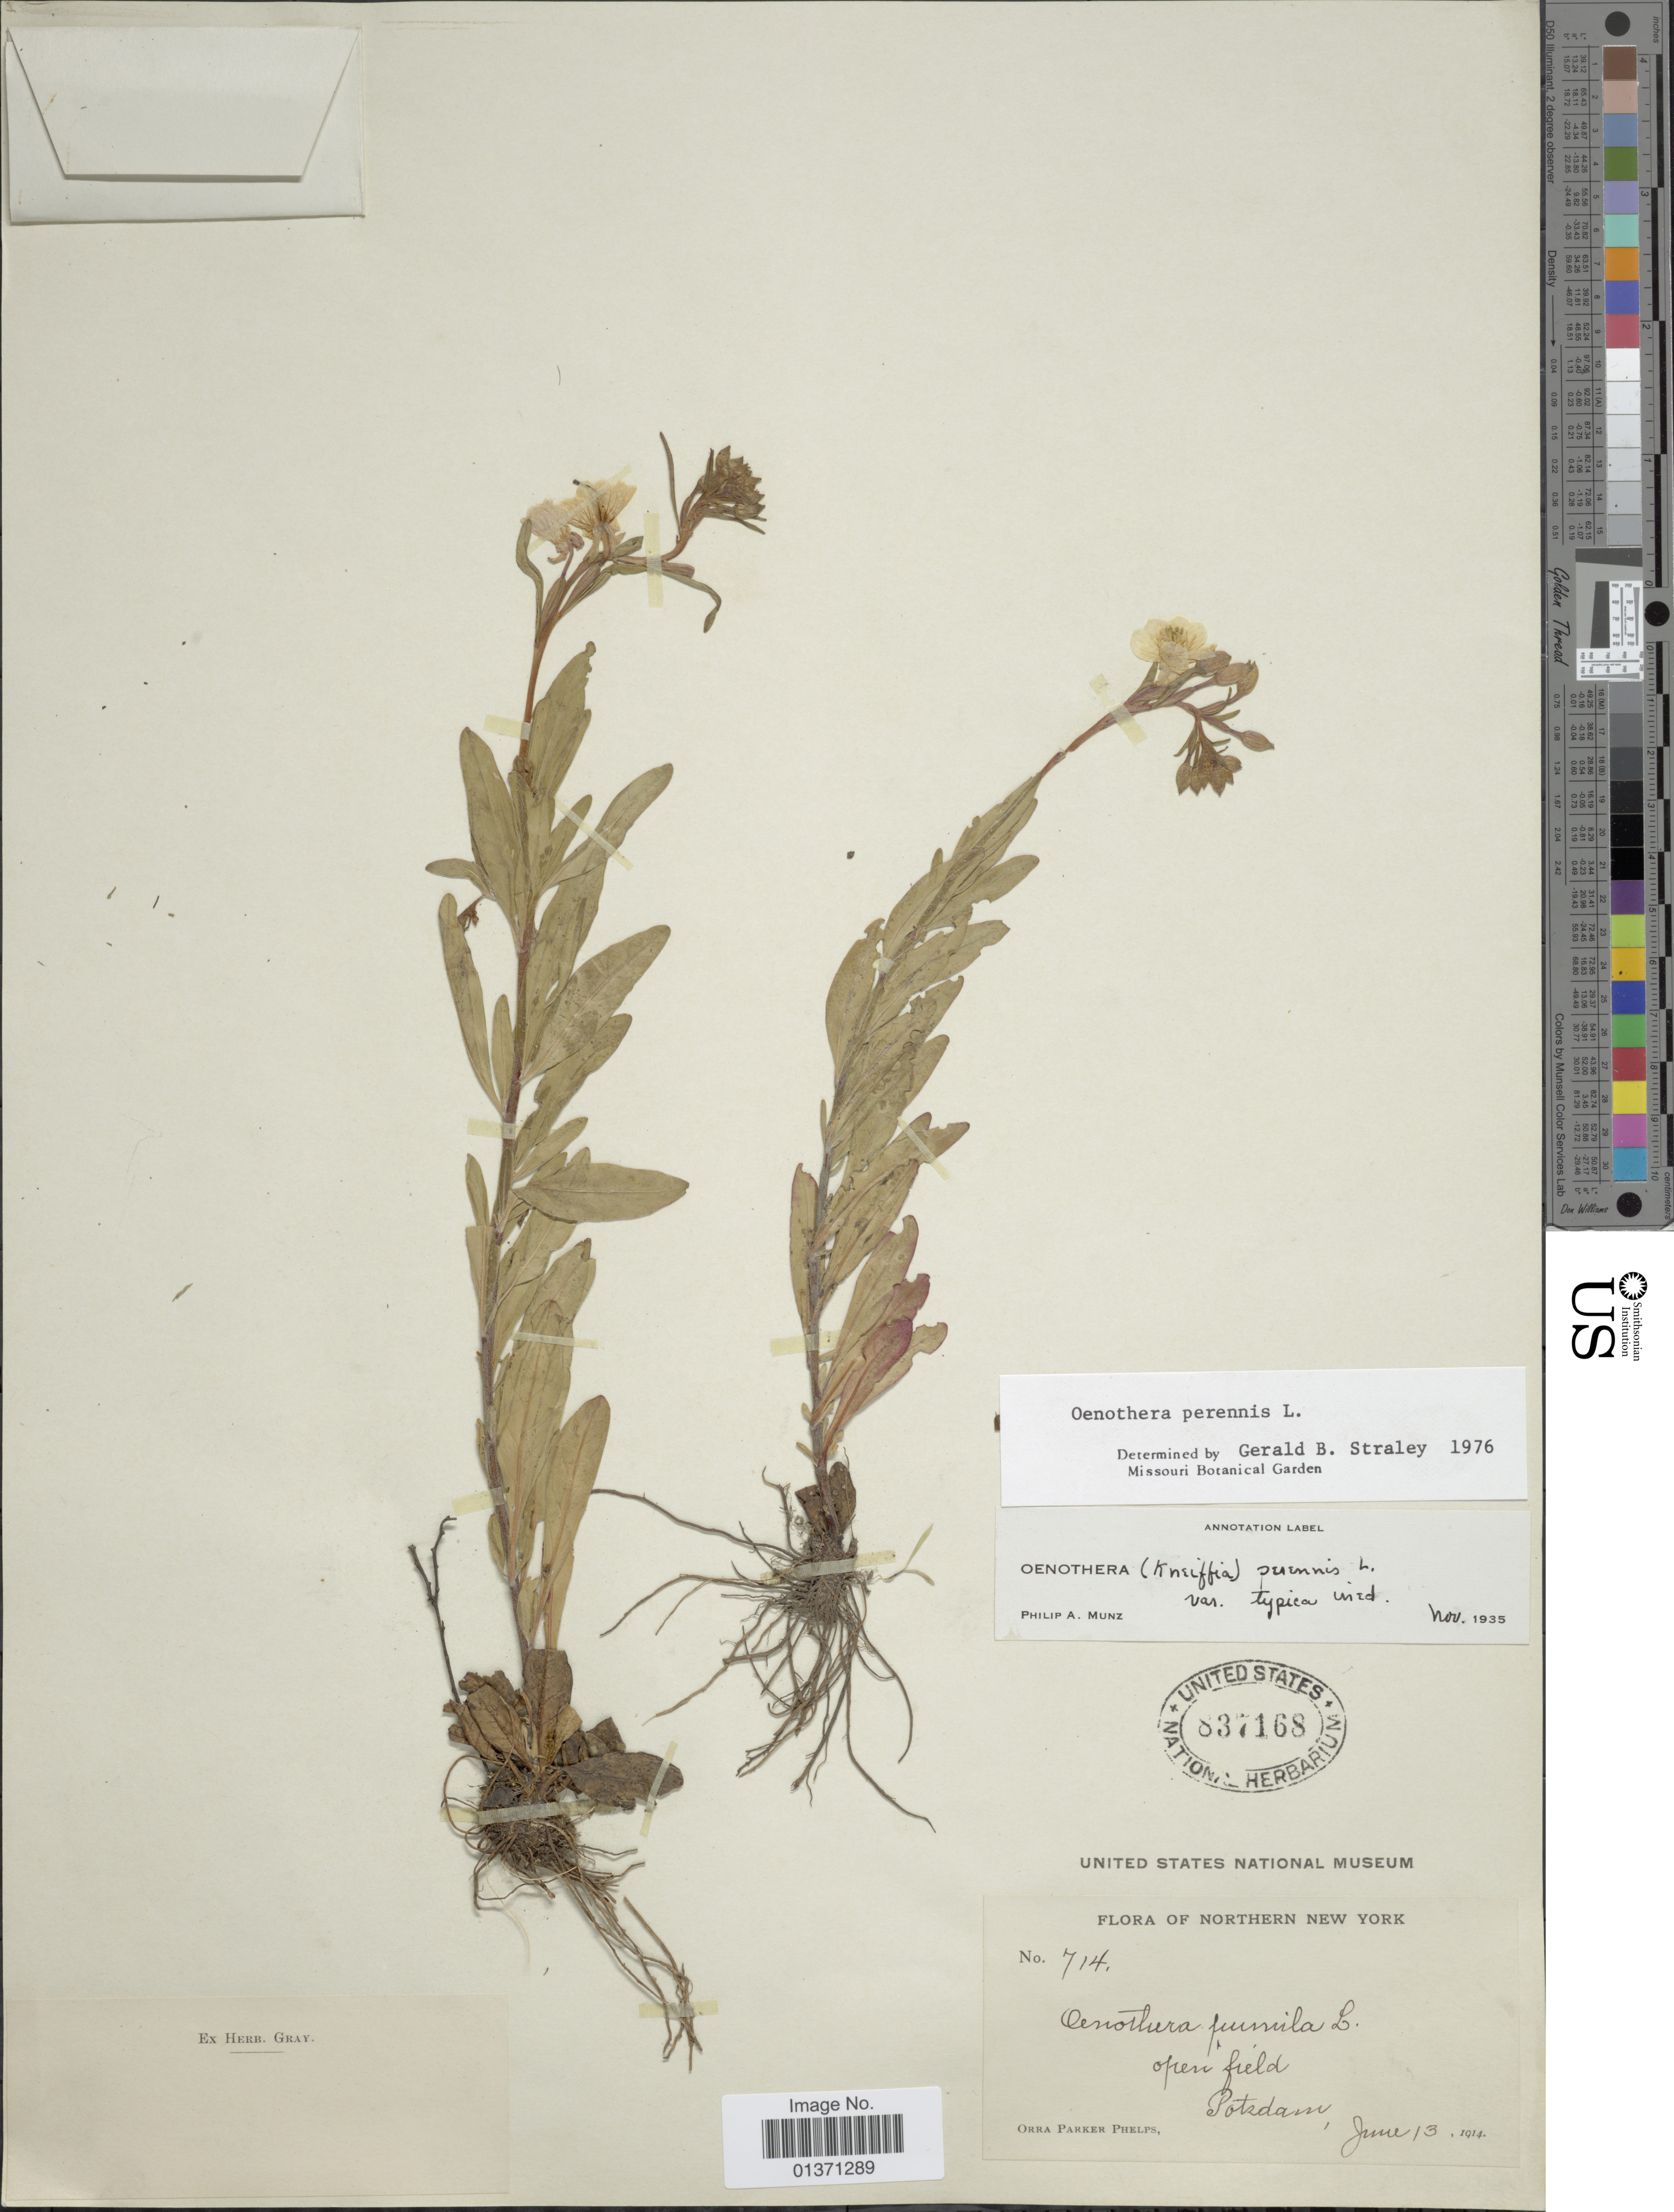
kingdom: Plantae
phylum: Tracheophyta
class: Magnoliopsida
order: Myrtales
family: Onagraceae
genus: Oenothera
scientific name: Oenothera perennis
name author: L.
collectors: O. P. Phelps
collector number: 714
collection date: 1914-06-13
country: United States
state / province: New York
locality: Northern New York, open field, Potsdam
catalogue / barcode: US 837168